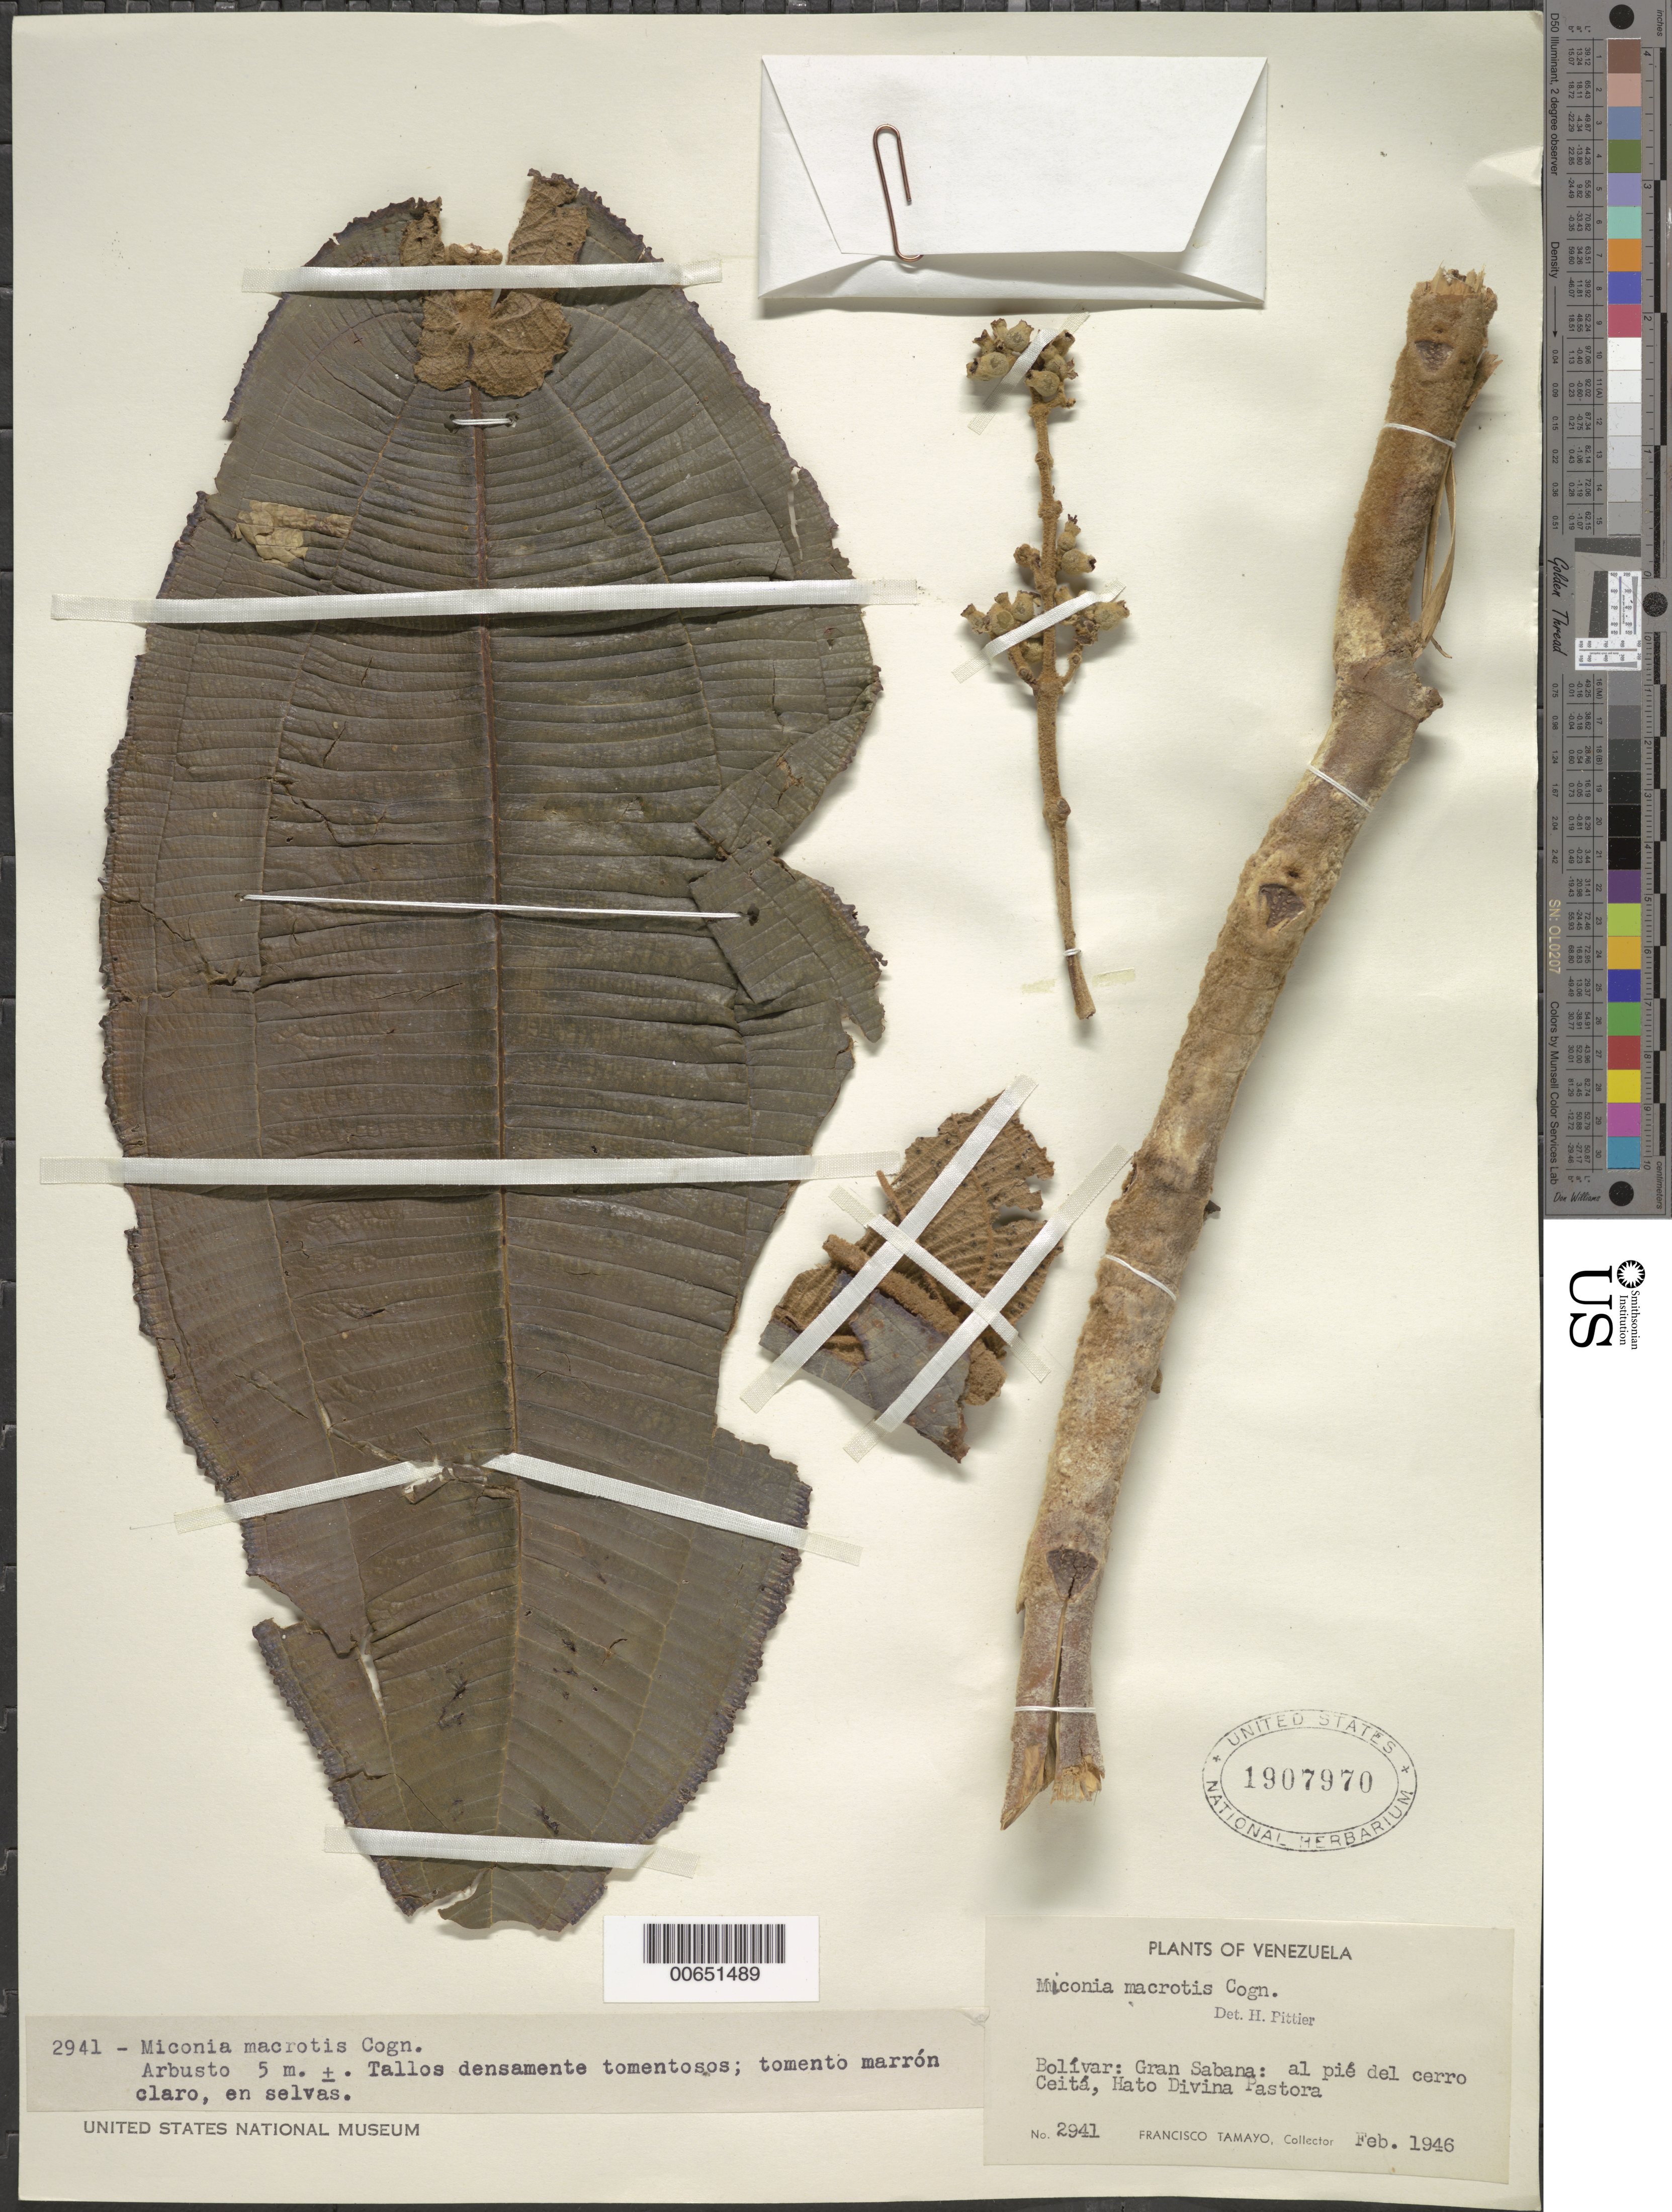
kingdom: Plantae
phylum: Tracheophyta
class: Magnoliopsida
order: Myrtales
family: Melastomataceae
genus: Miconia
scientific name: Miconia macrotis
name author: Cogn.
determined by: Pittier, Henri F.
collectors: F. Tamayo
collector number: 2941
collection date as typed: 23-Feb-46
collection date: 1946-02-23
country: Venezuela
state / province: Bolívar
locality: Gran Sabana, Hato Divina Pastora, Cerro Ceitá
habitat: Selvas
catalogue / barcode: US 1907970